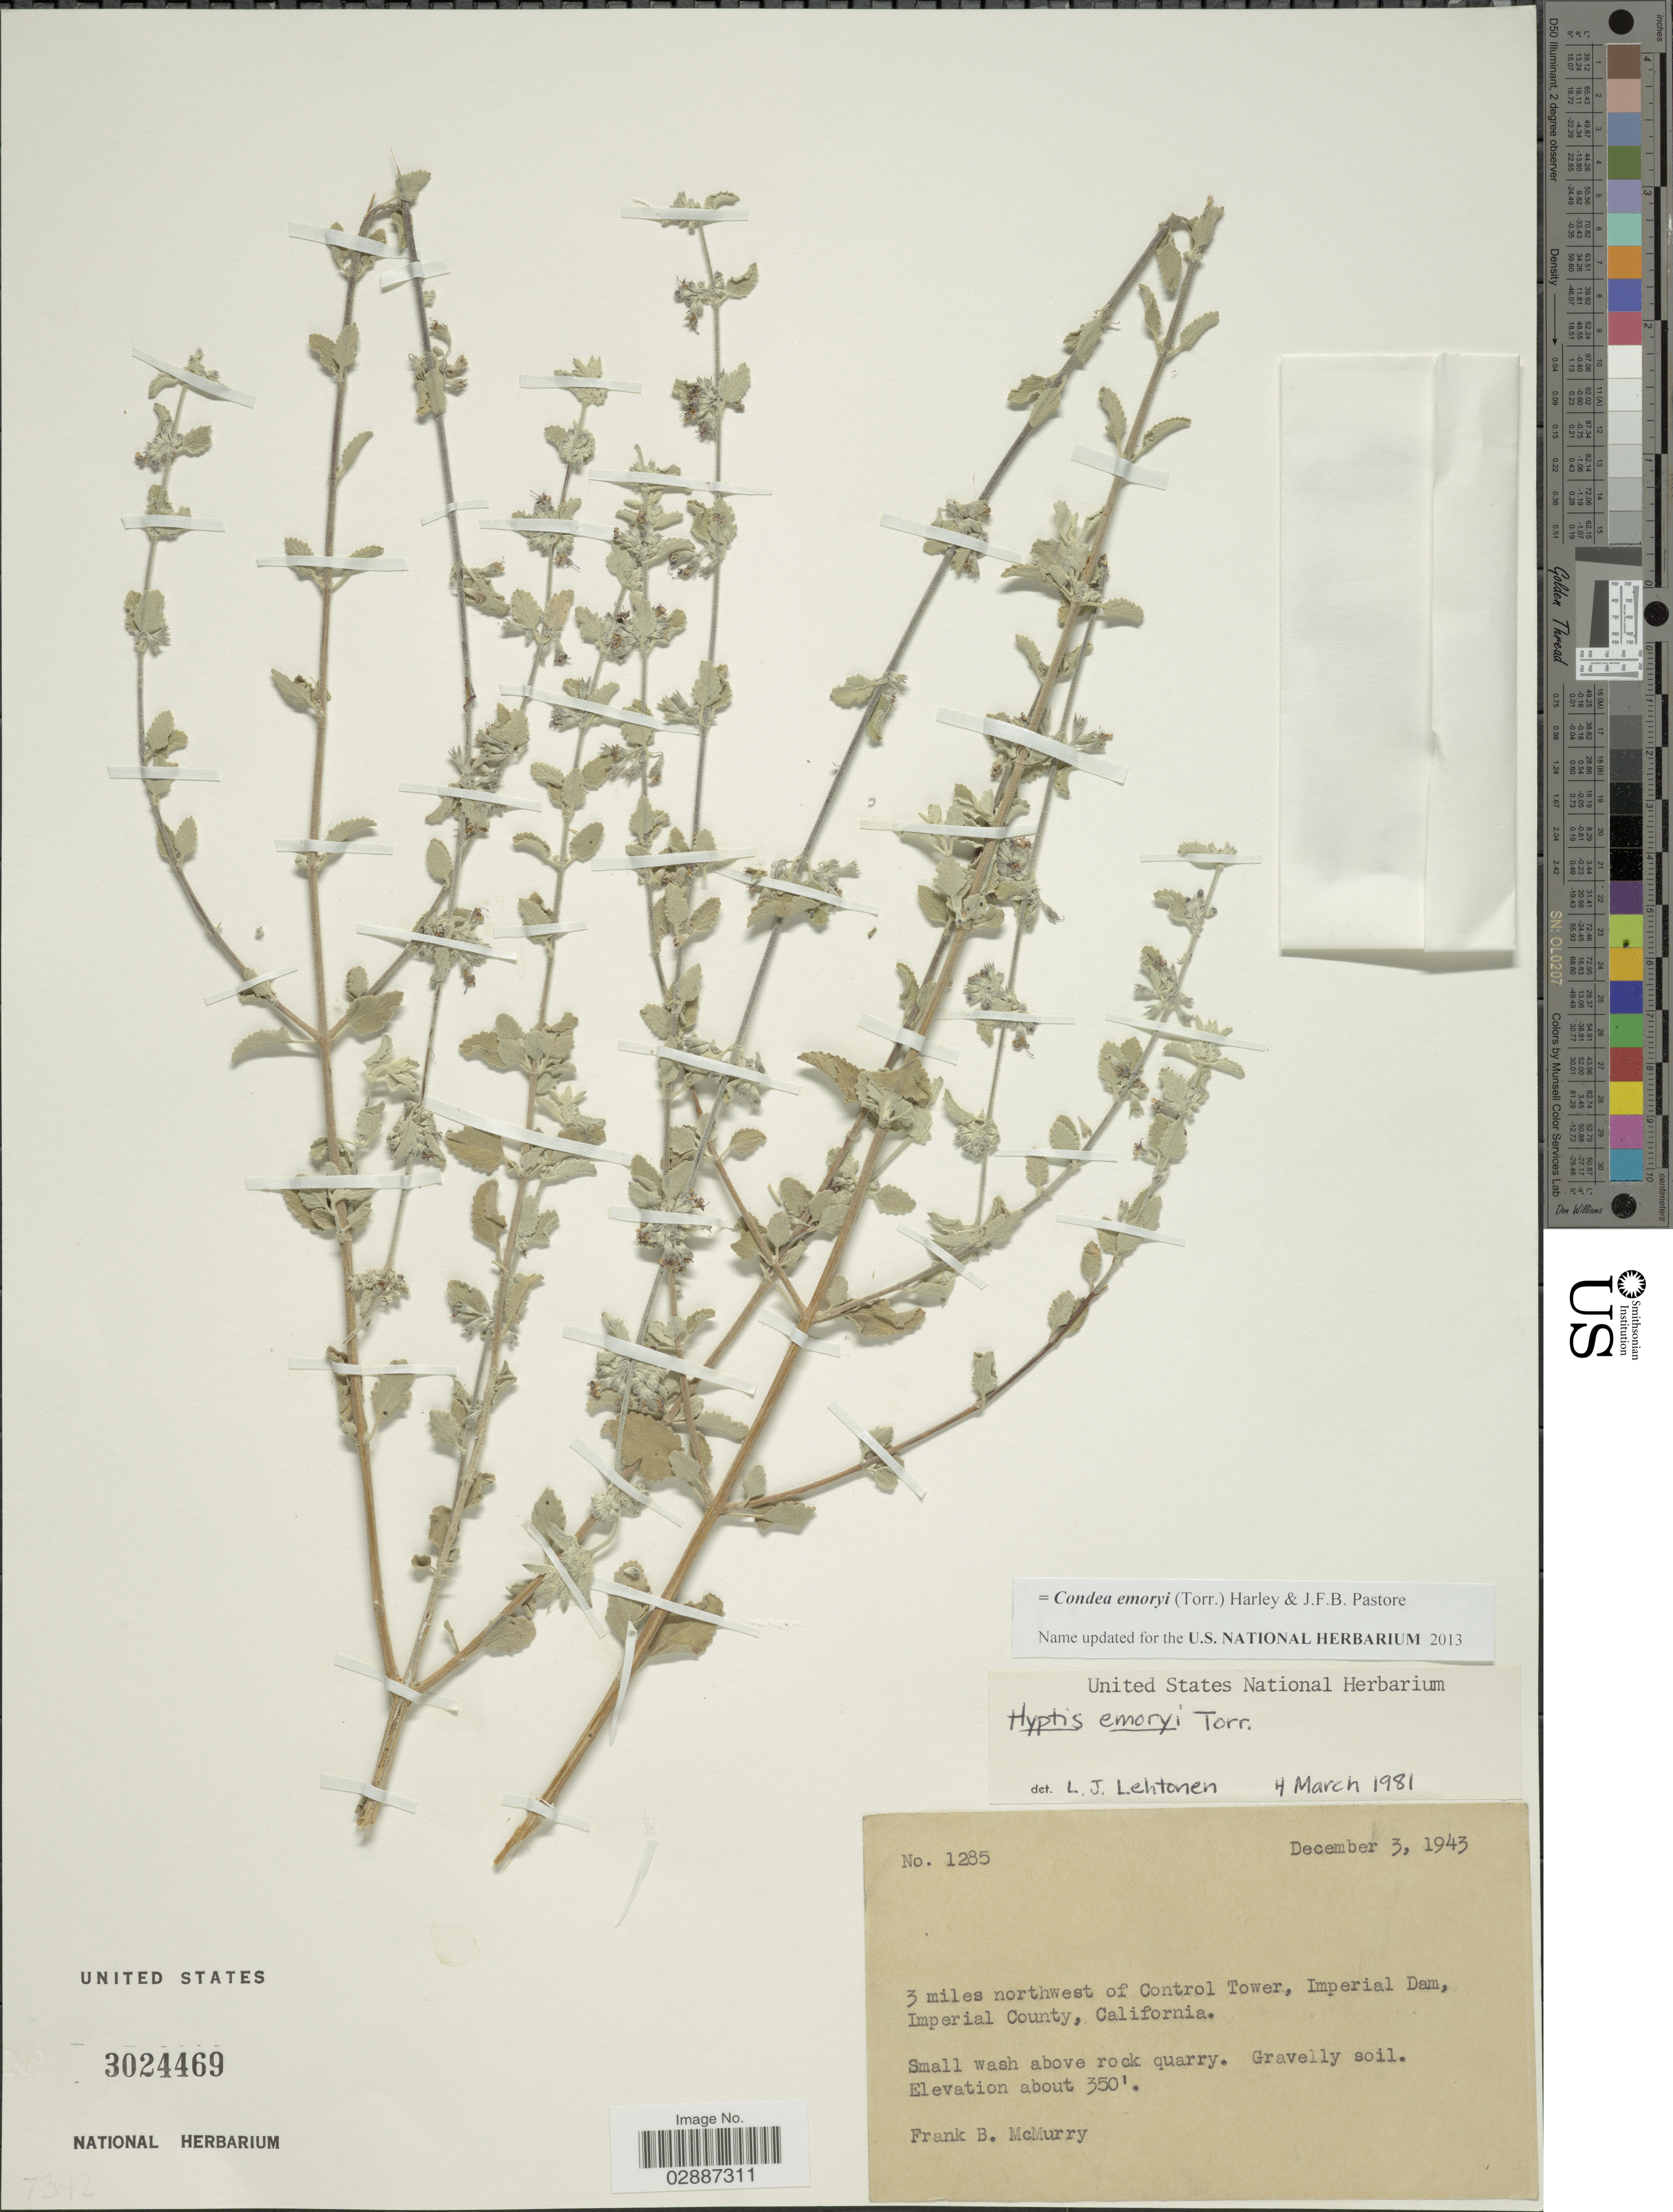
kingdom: Plantae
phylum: Tracheophyta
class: Magnoliopsida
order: Lamiales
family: Lamiaceae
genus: Condea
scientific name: Condea emoryi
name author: (Torr.) Harley & J.F.B. Pastore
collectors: F. B. McMurry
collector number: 1285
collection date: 1943-12-03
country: United States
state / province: California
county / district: Imperial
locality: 3 miles northwest of Control Tower, Imperial Dam, Imperial County.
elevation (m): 107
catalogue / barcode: US 3024469